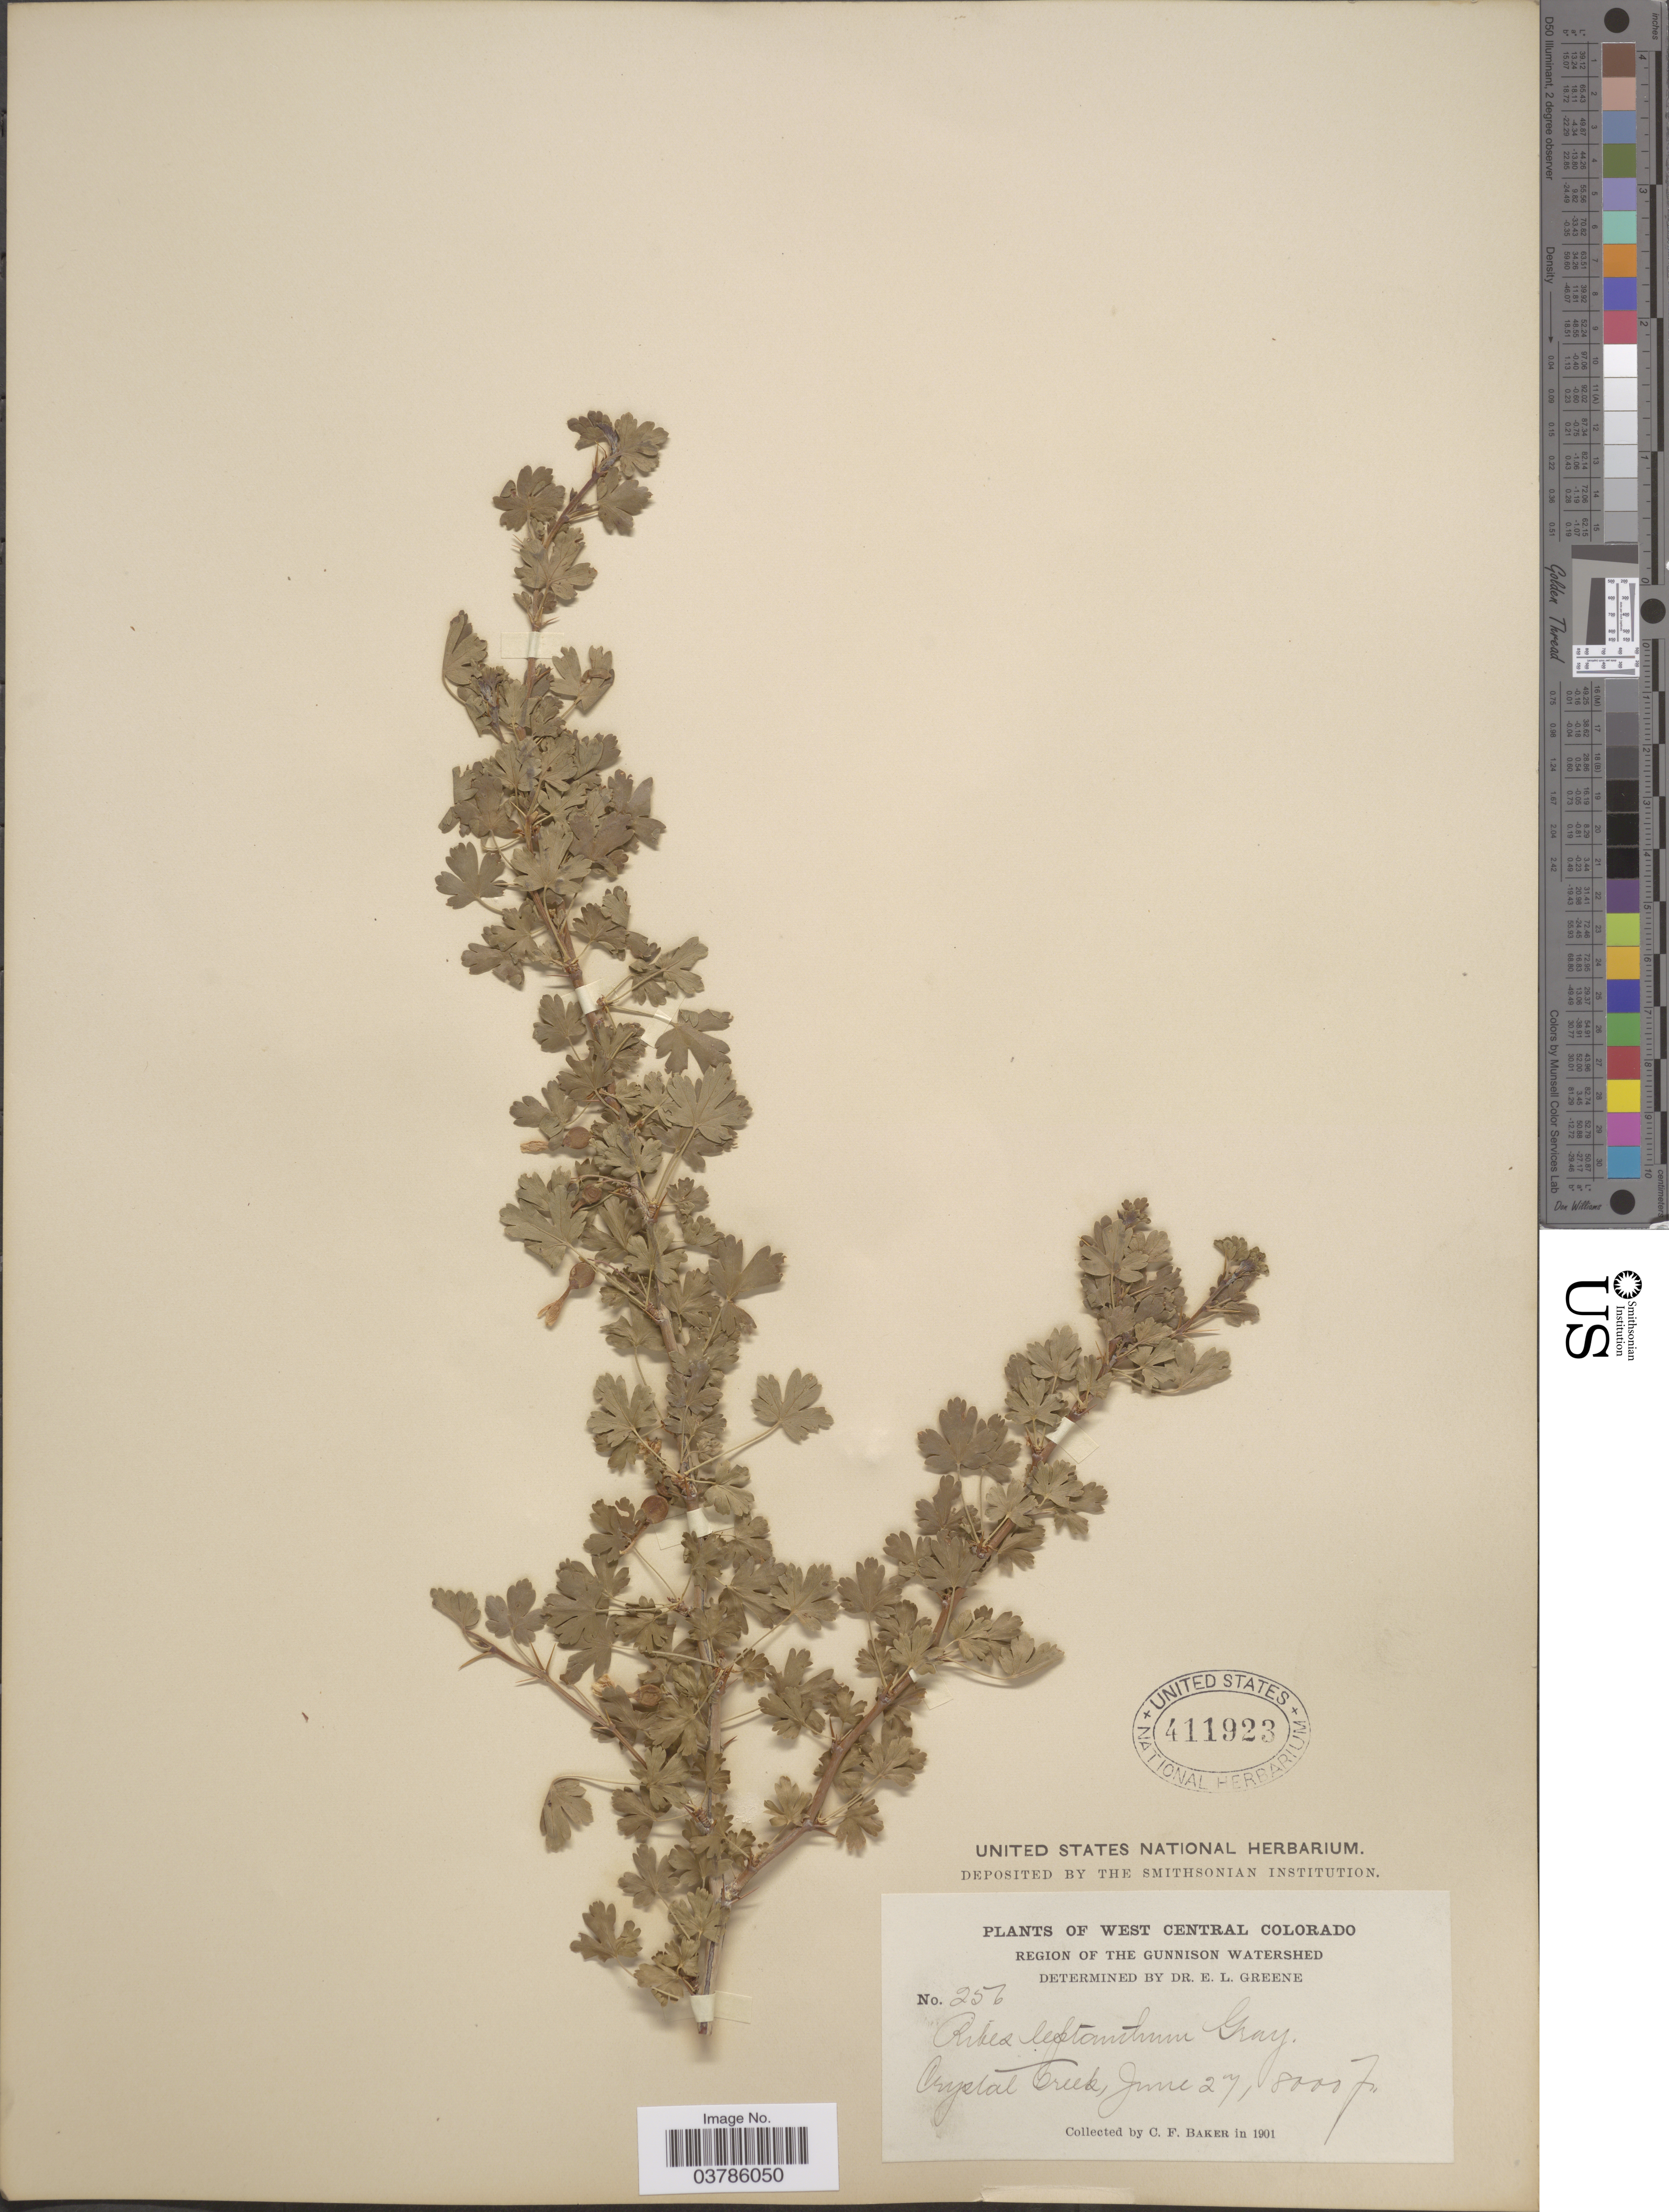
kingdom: Plantae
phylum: Tracheophyta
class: Magnoliopsida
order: Saxifragales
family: Grossulariaceae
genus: Ribes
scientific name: Ribes leptanthum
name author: A. Gray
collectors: C. F. Baker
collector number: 256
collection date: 1901-06-27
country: United States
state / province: Colorado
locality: West Central Colorado. Region of the Gunnison Watershed. Crystal Creek.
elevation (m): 2438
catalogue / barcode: US 411923